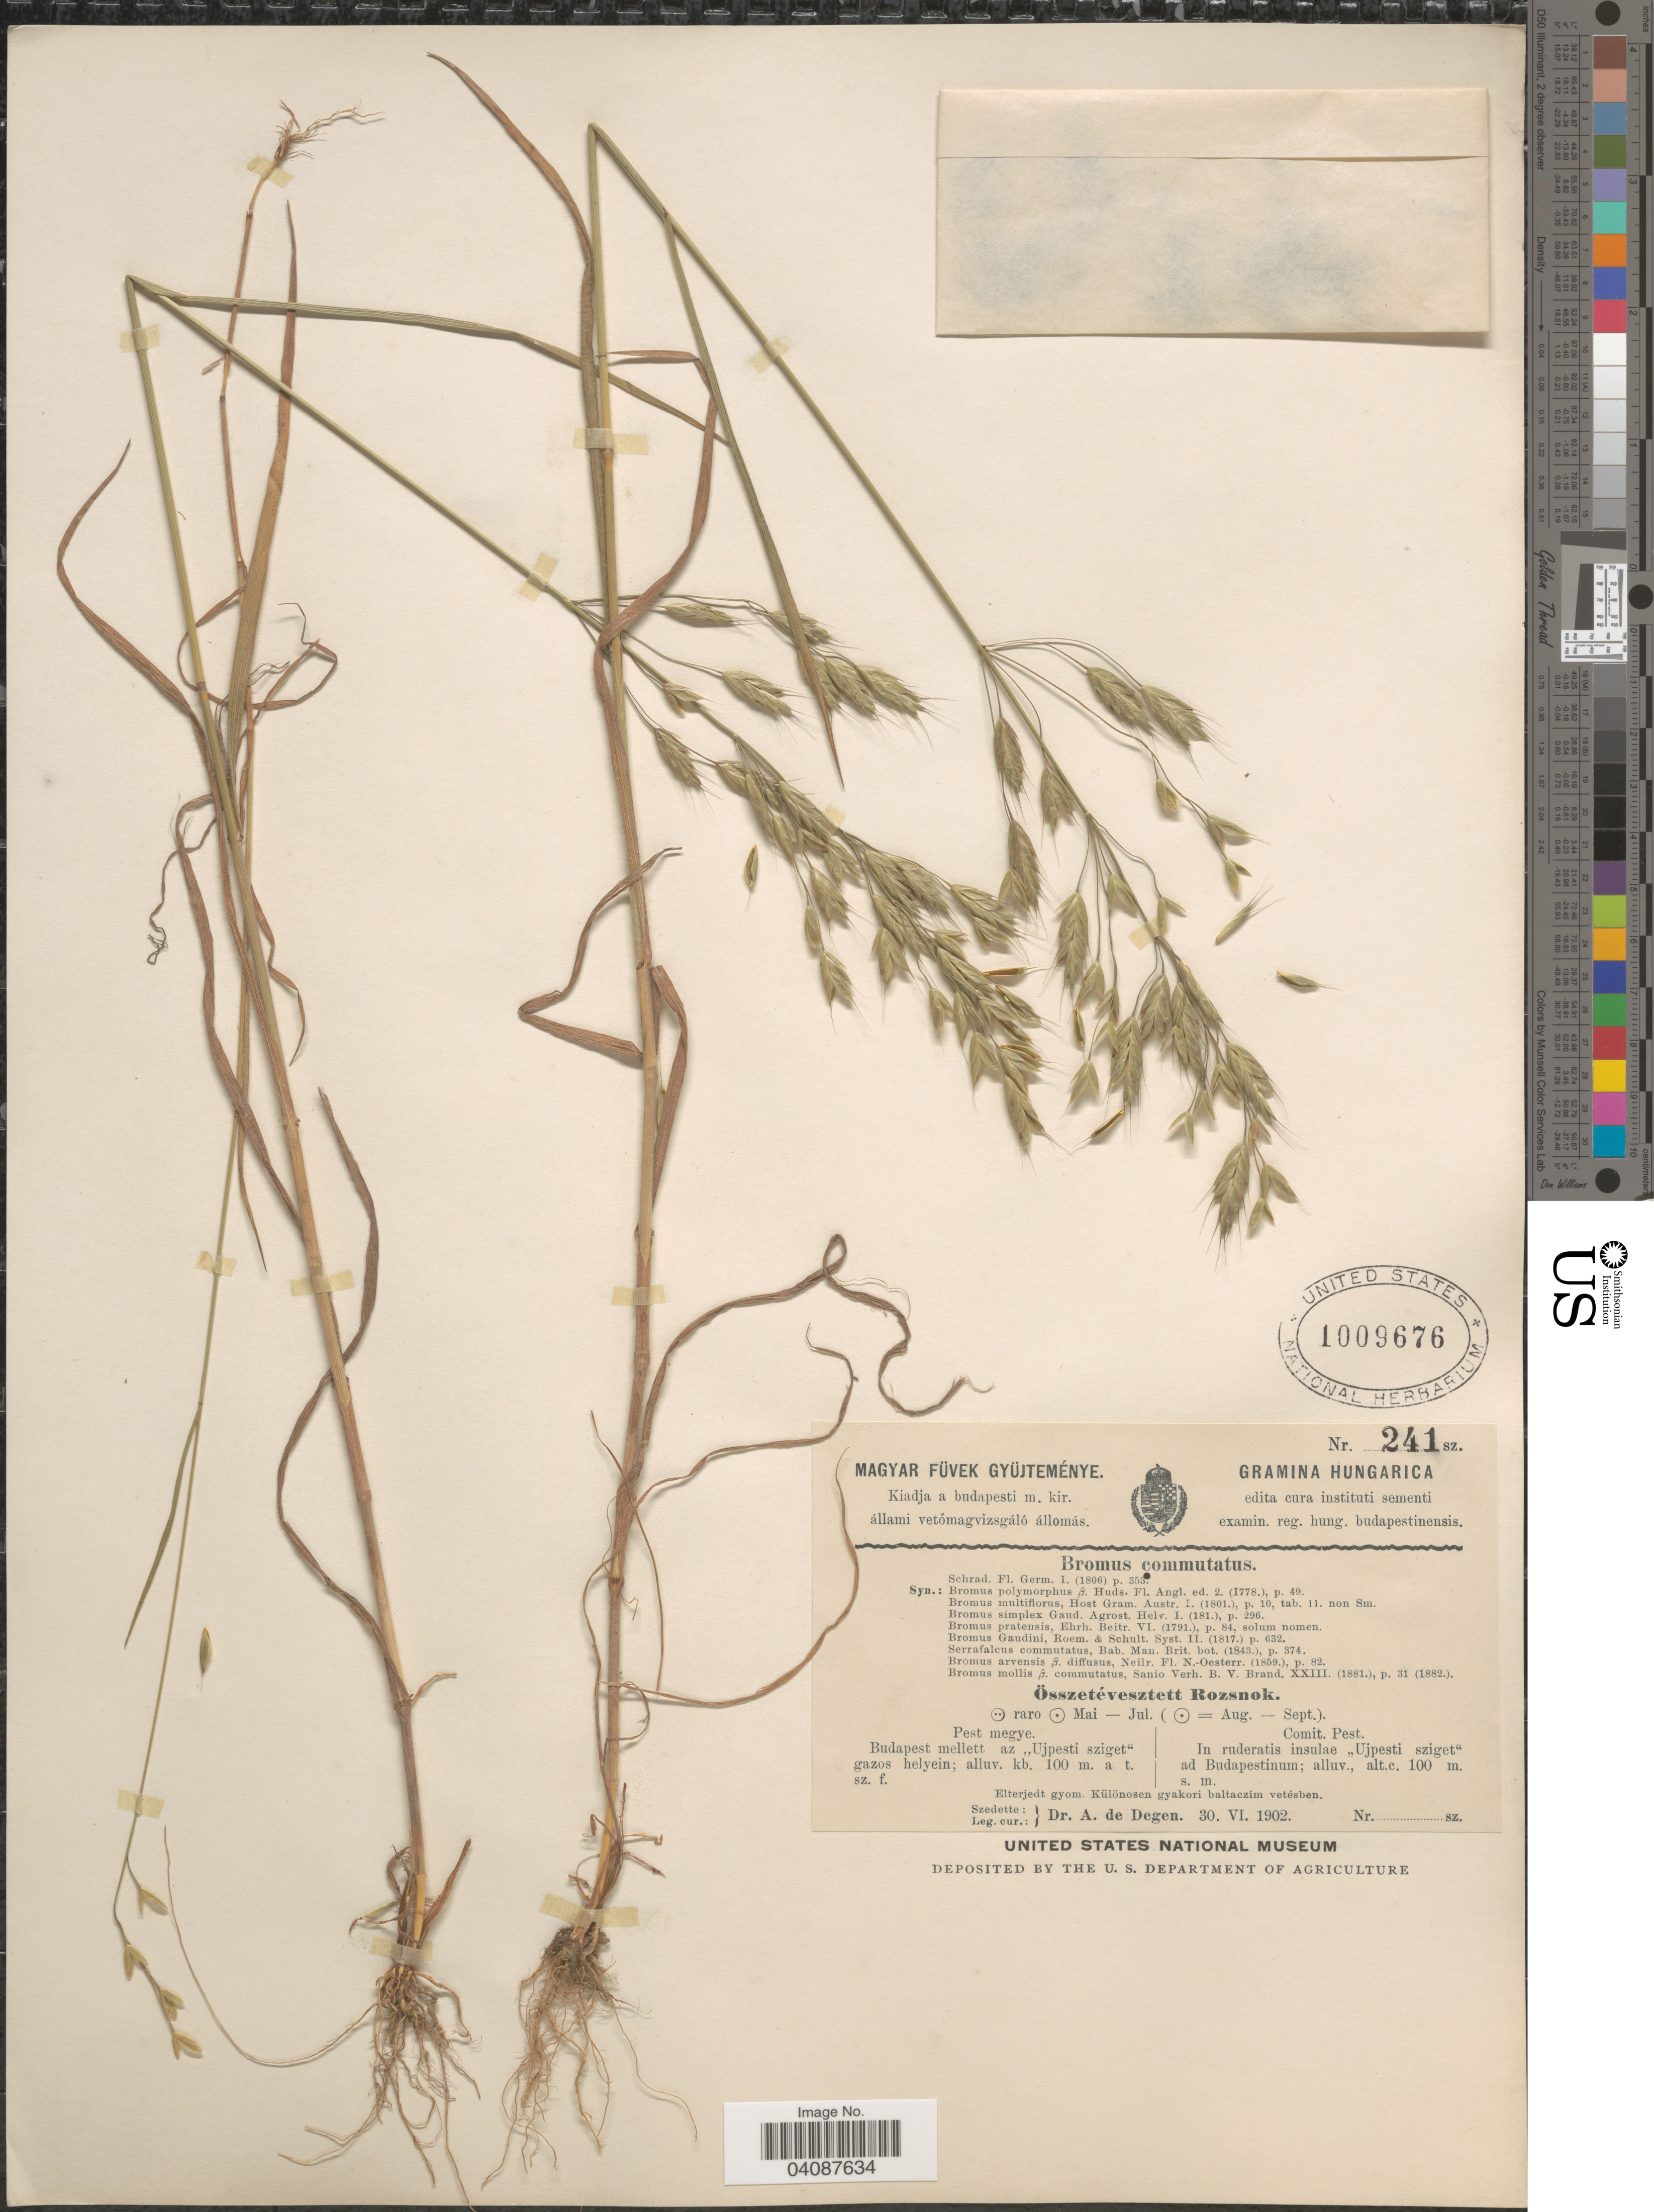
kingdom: Plantae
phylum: Tracheophyta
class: Liliopsida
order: Poales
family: Poaceae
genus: Bromus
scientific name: Bromus commutatus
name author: Schrad.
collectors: A. Degen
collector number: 241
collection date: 1902-06-30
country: Hungary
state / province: Pest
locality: Comit. Pest. In ruderatis insulae "Ujpesti sziget" ad Budapestinum.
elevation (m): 100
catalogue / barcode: US 1009676